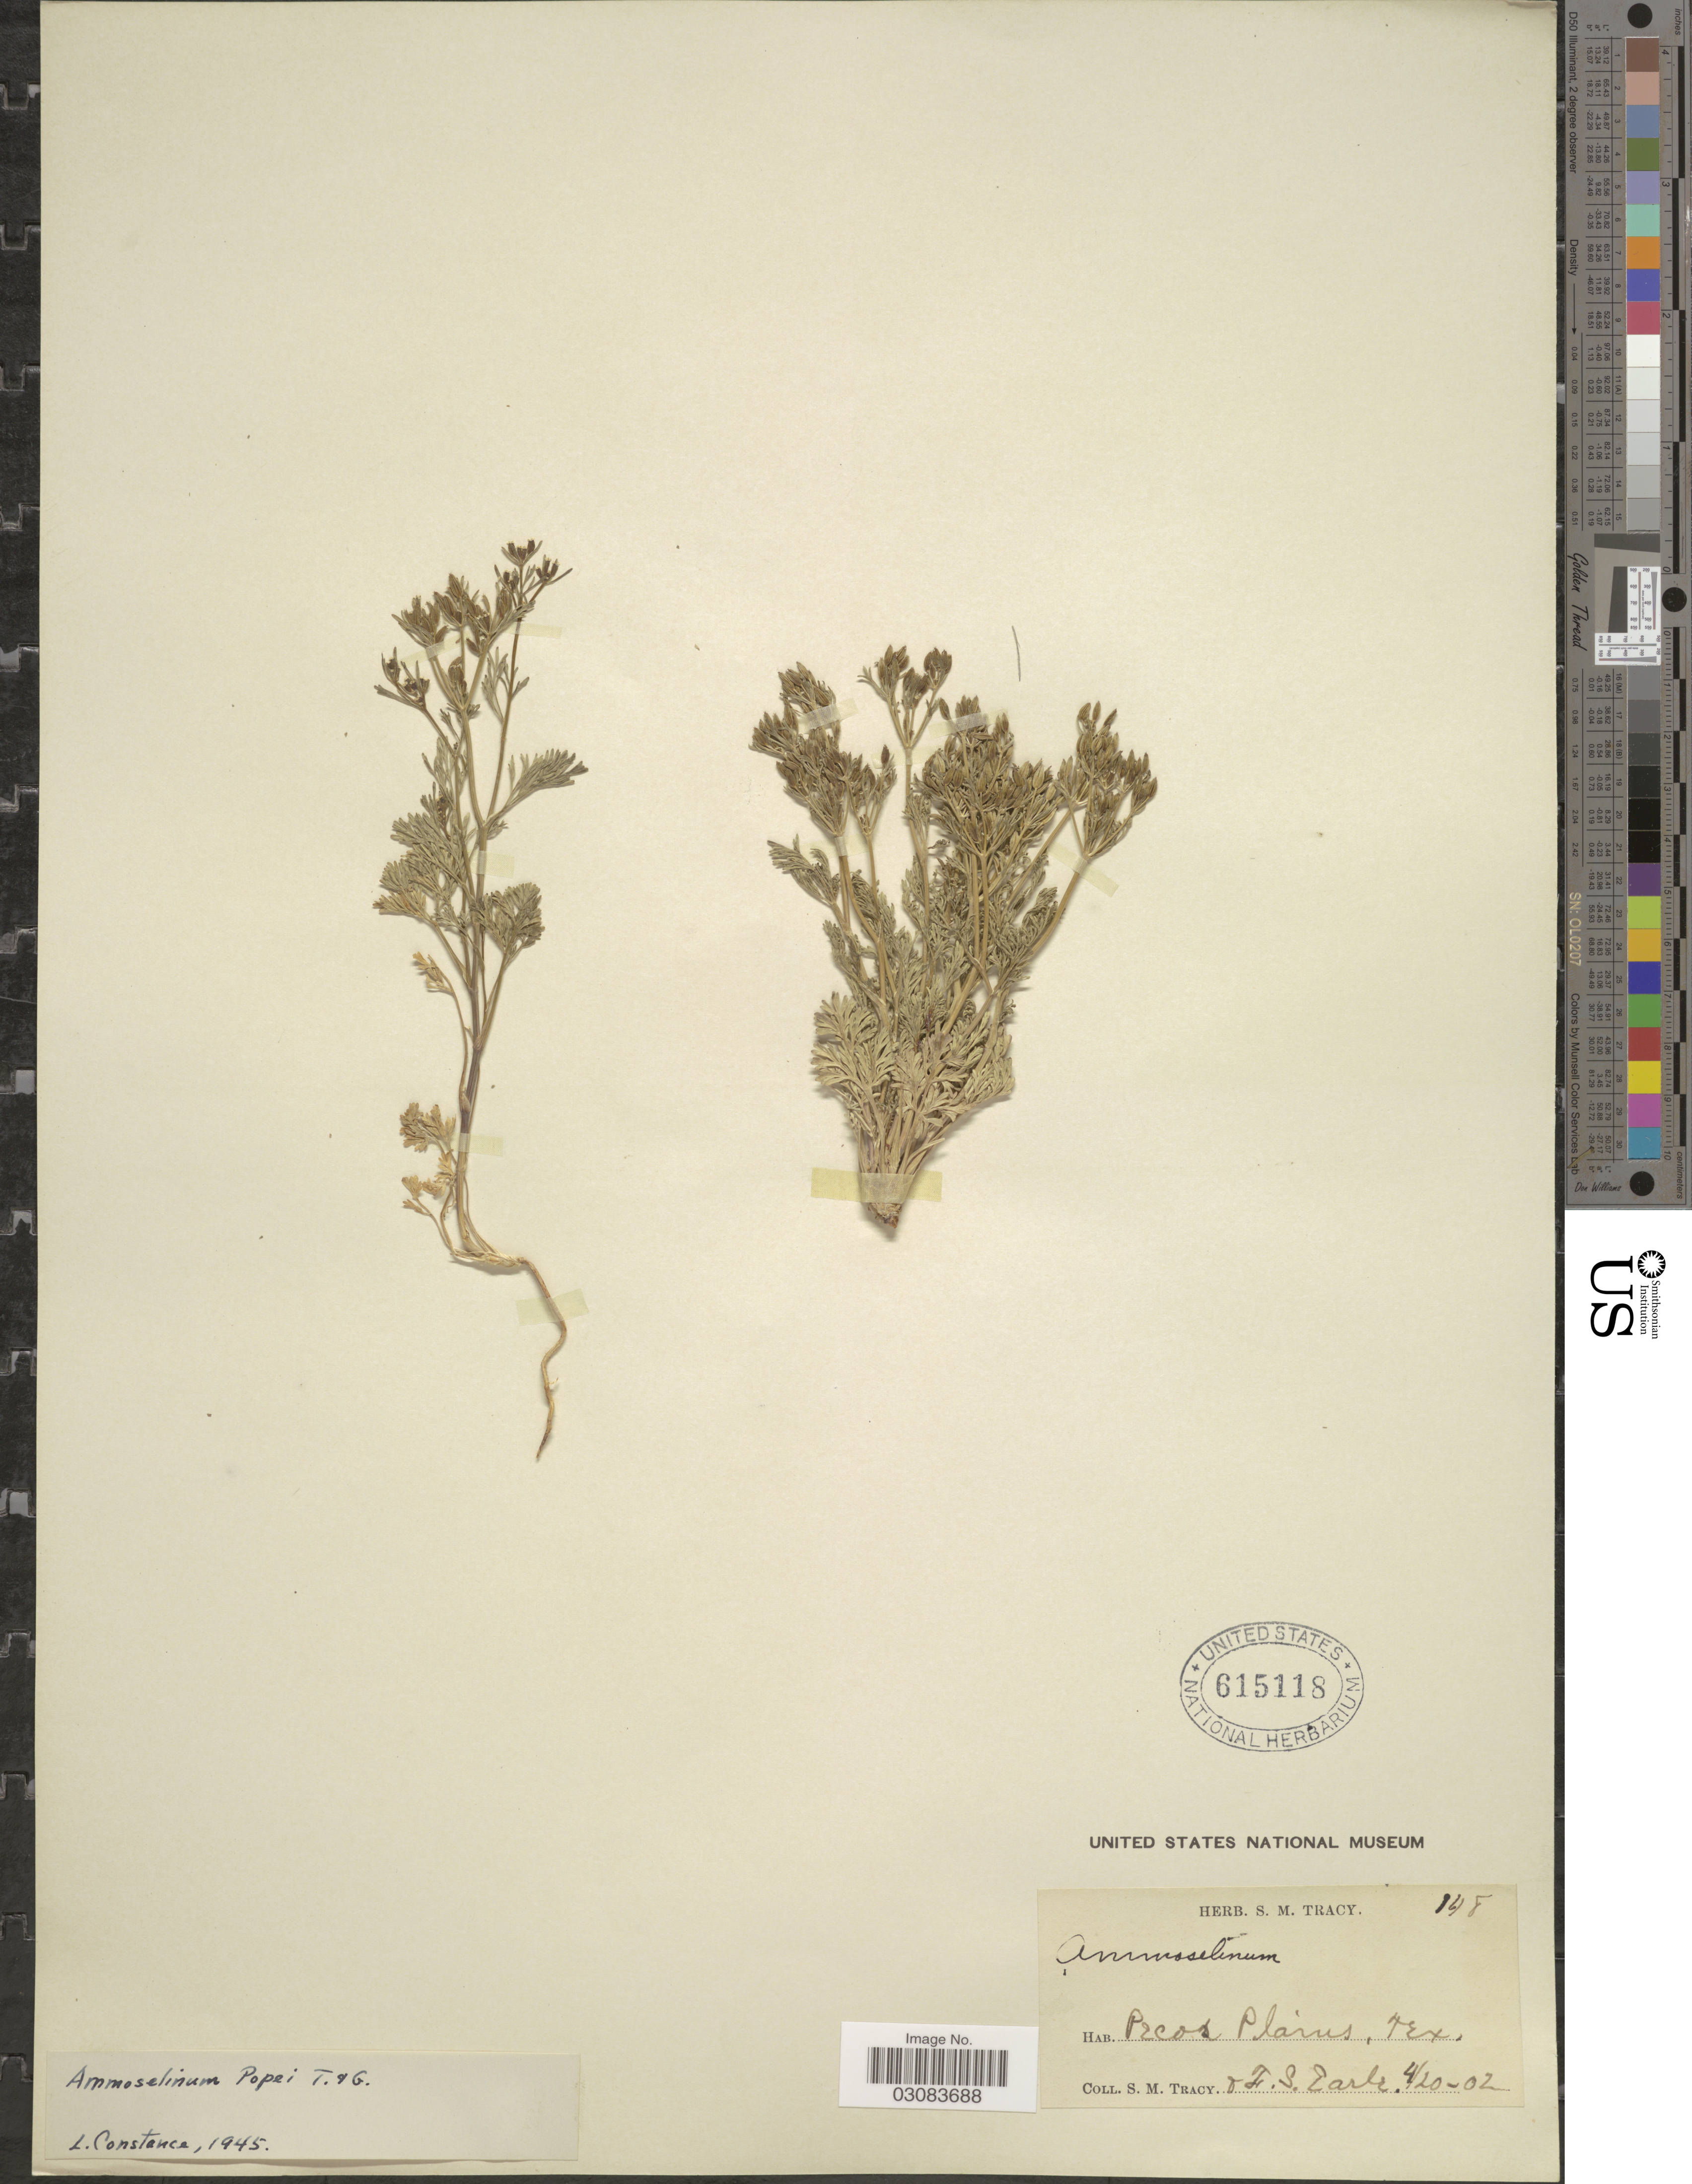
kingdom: Plantae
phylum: Tracheophyta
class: Magnoliopsida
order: Apiales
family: Apiaceae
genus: Ammoselinum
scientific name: Ammoselinum popei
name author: Torr. & A. Gray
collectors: S. M. Tracy & F. S. Earle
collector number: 148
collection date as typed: Transcribed d/m/y: 20/4/02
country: United States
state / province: Texas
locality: Pecos Plains.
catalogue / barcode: US 615118